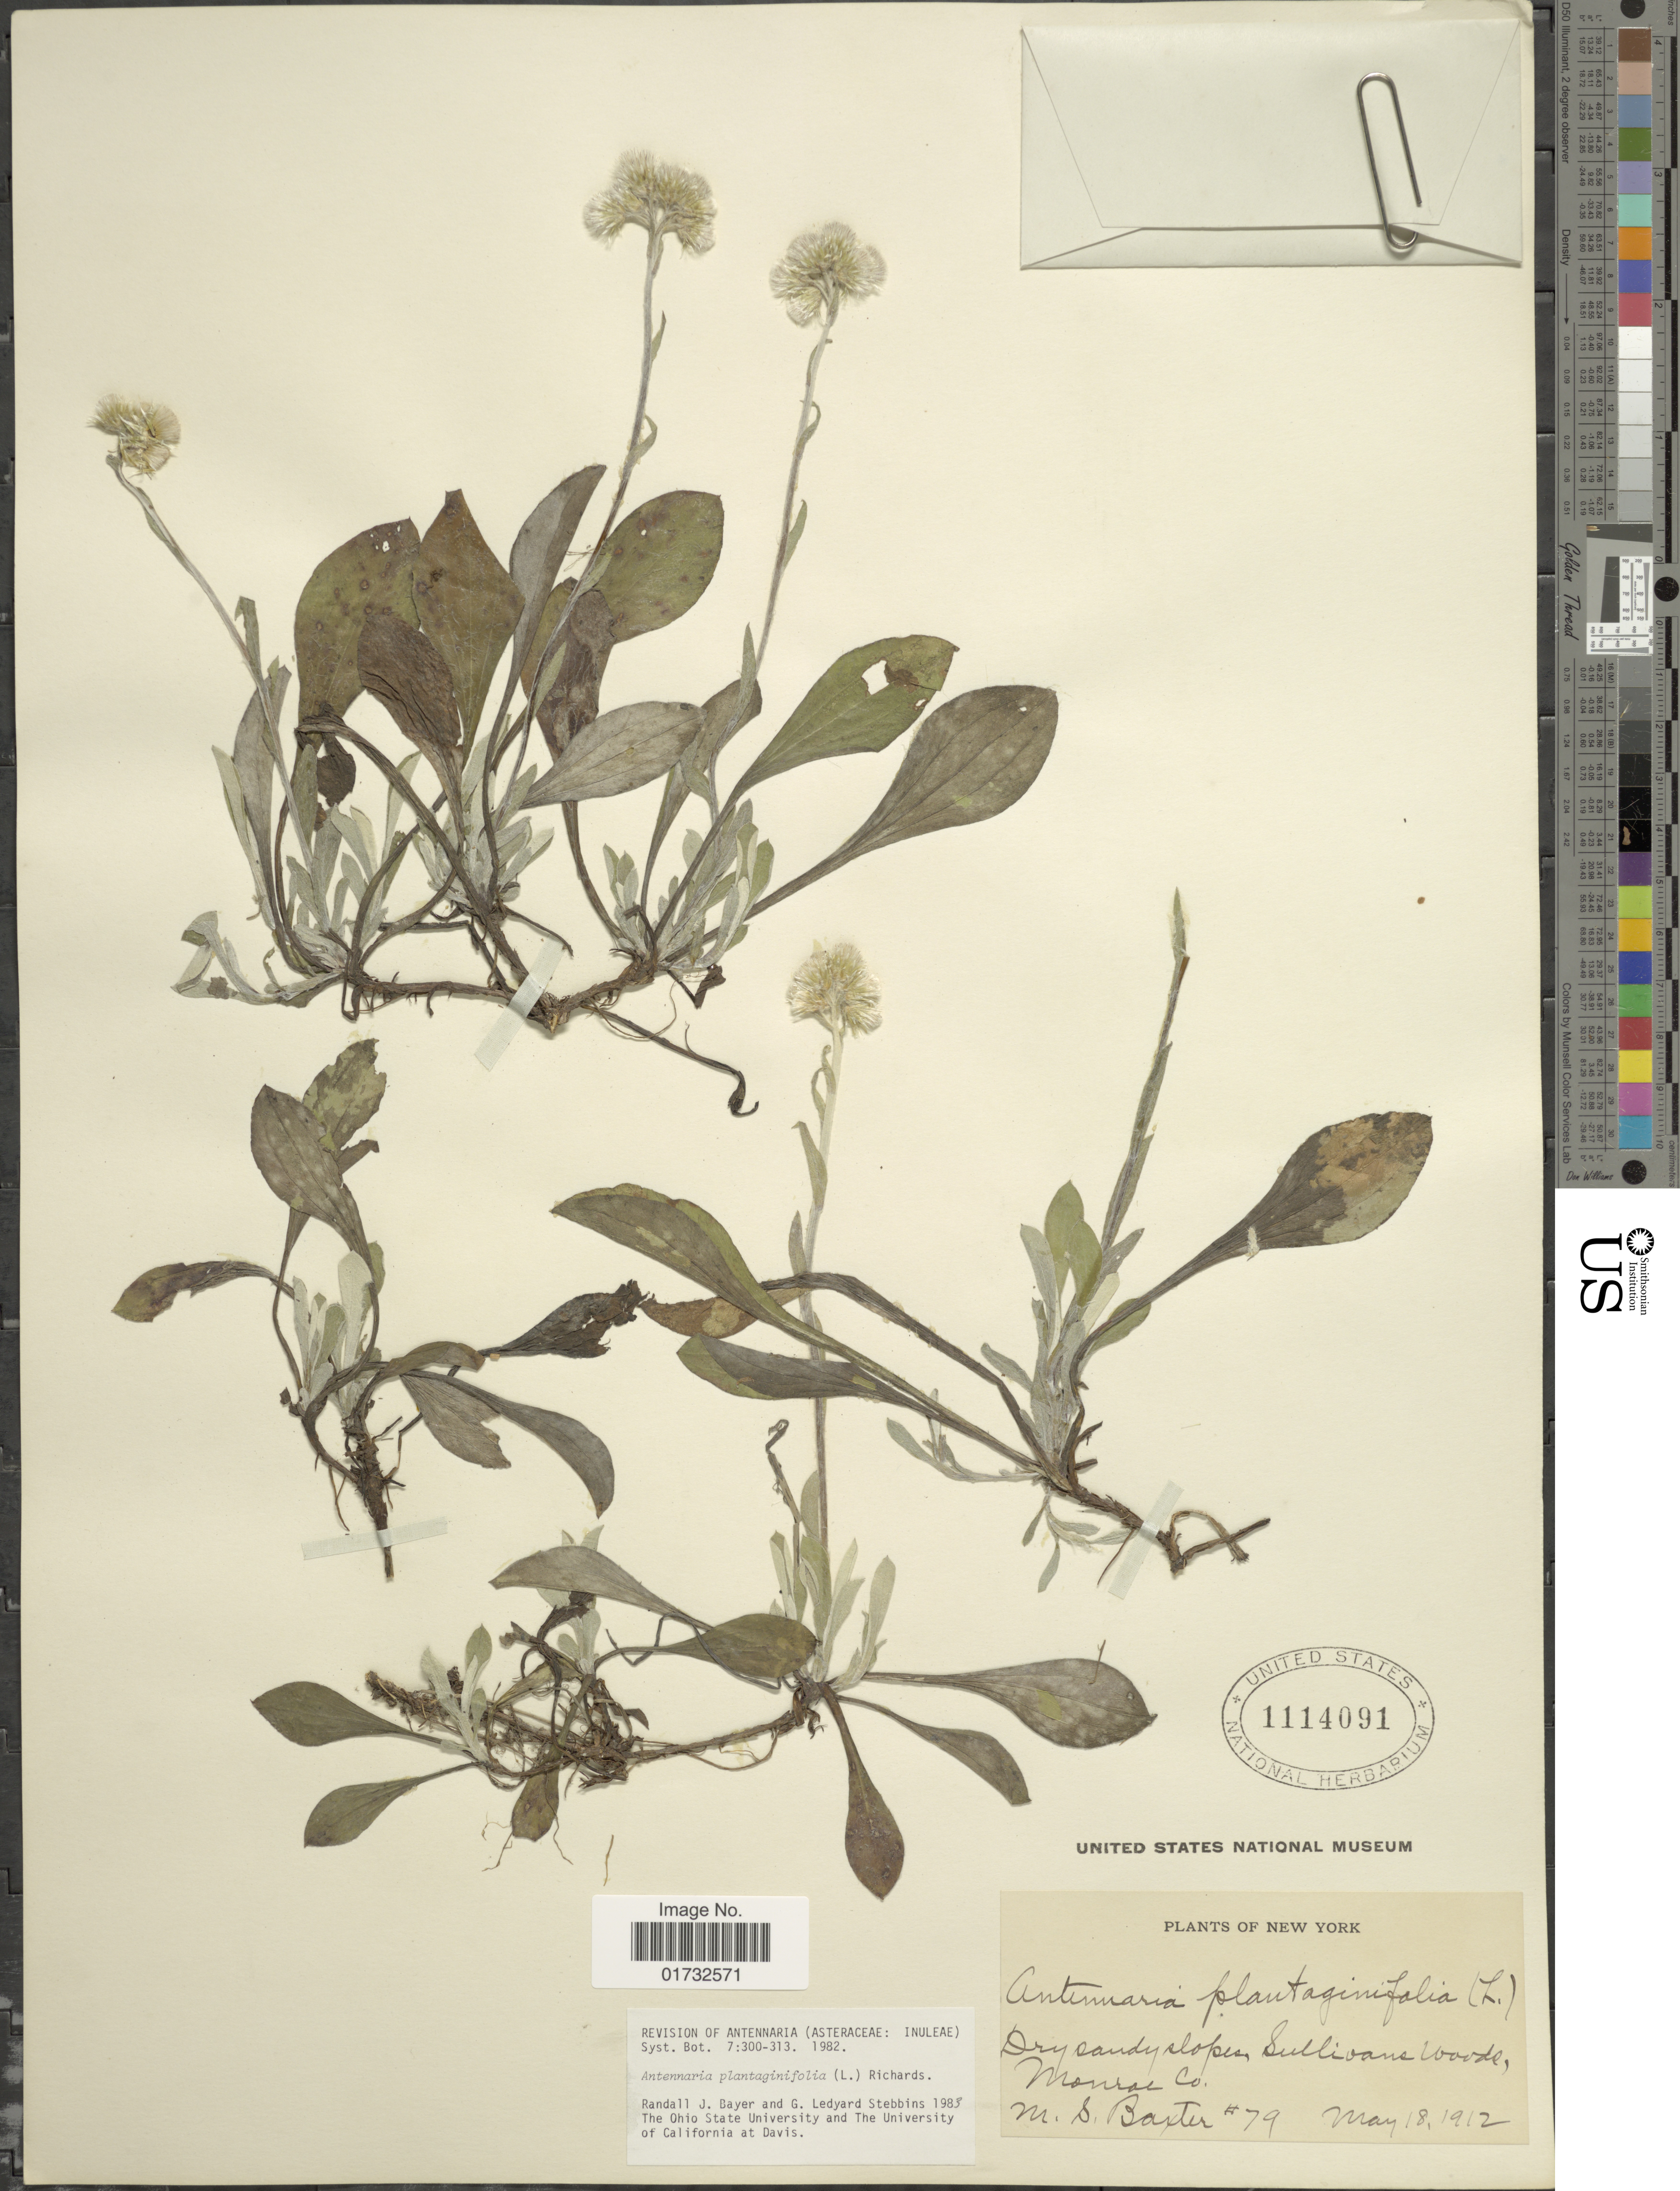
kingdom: Plantae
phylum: Tracheophyta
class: Magnoliopsida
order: Asterales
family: Asteraceae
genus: Antennaria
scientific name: Antennaria plantaginifolia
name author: (L.) Richardson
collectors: M. Baxter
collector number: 79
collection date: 1912-05-18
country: United States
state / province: New York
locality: Sullivans Woods, Monroe Co.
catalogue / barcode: US 1114091